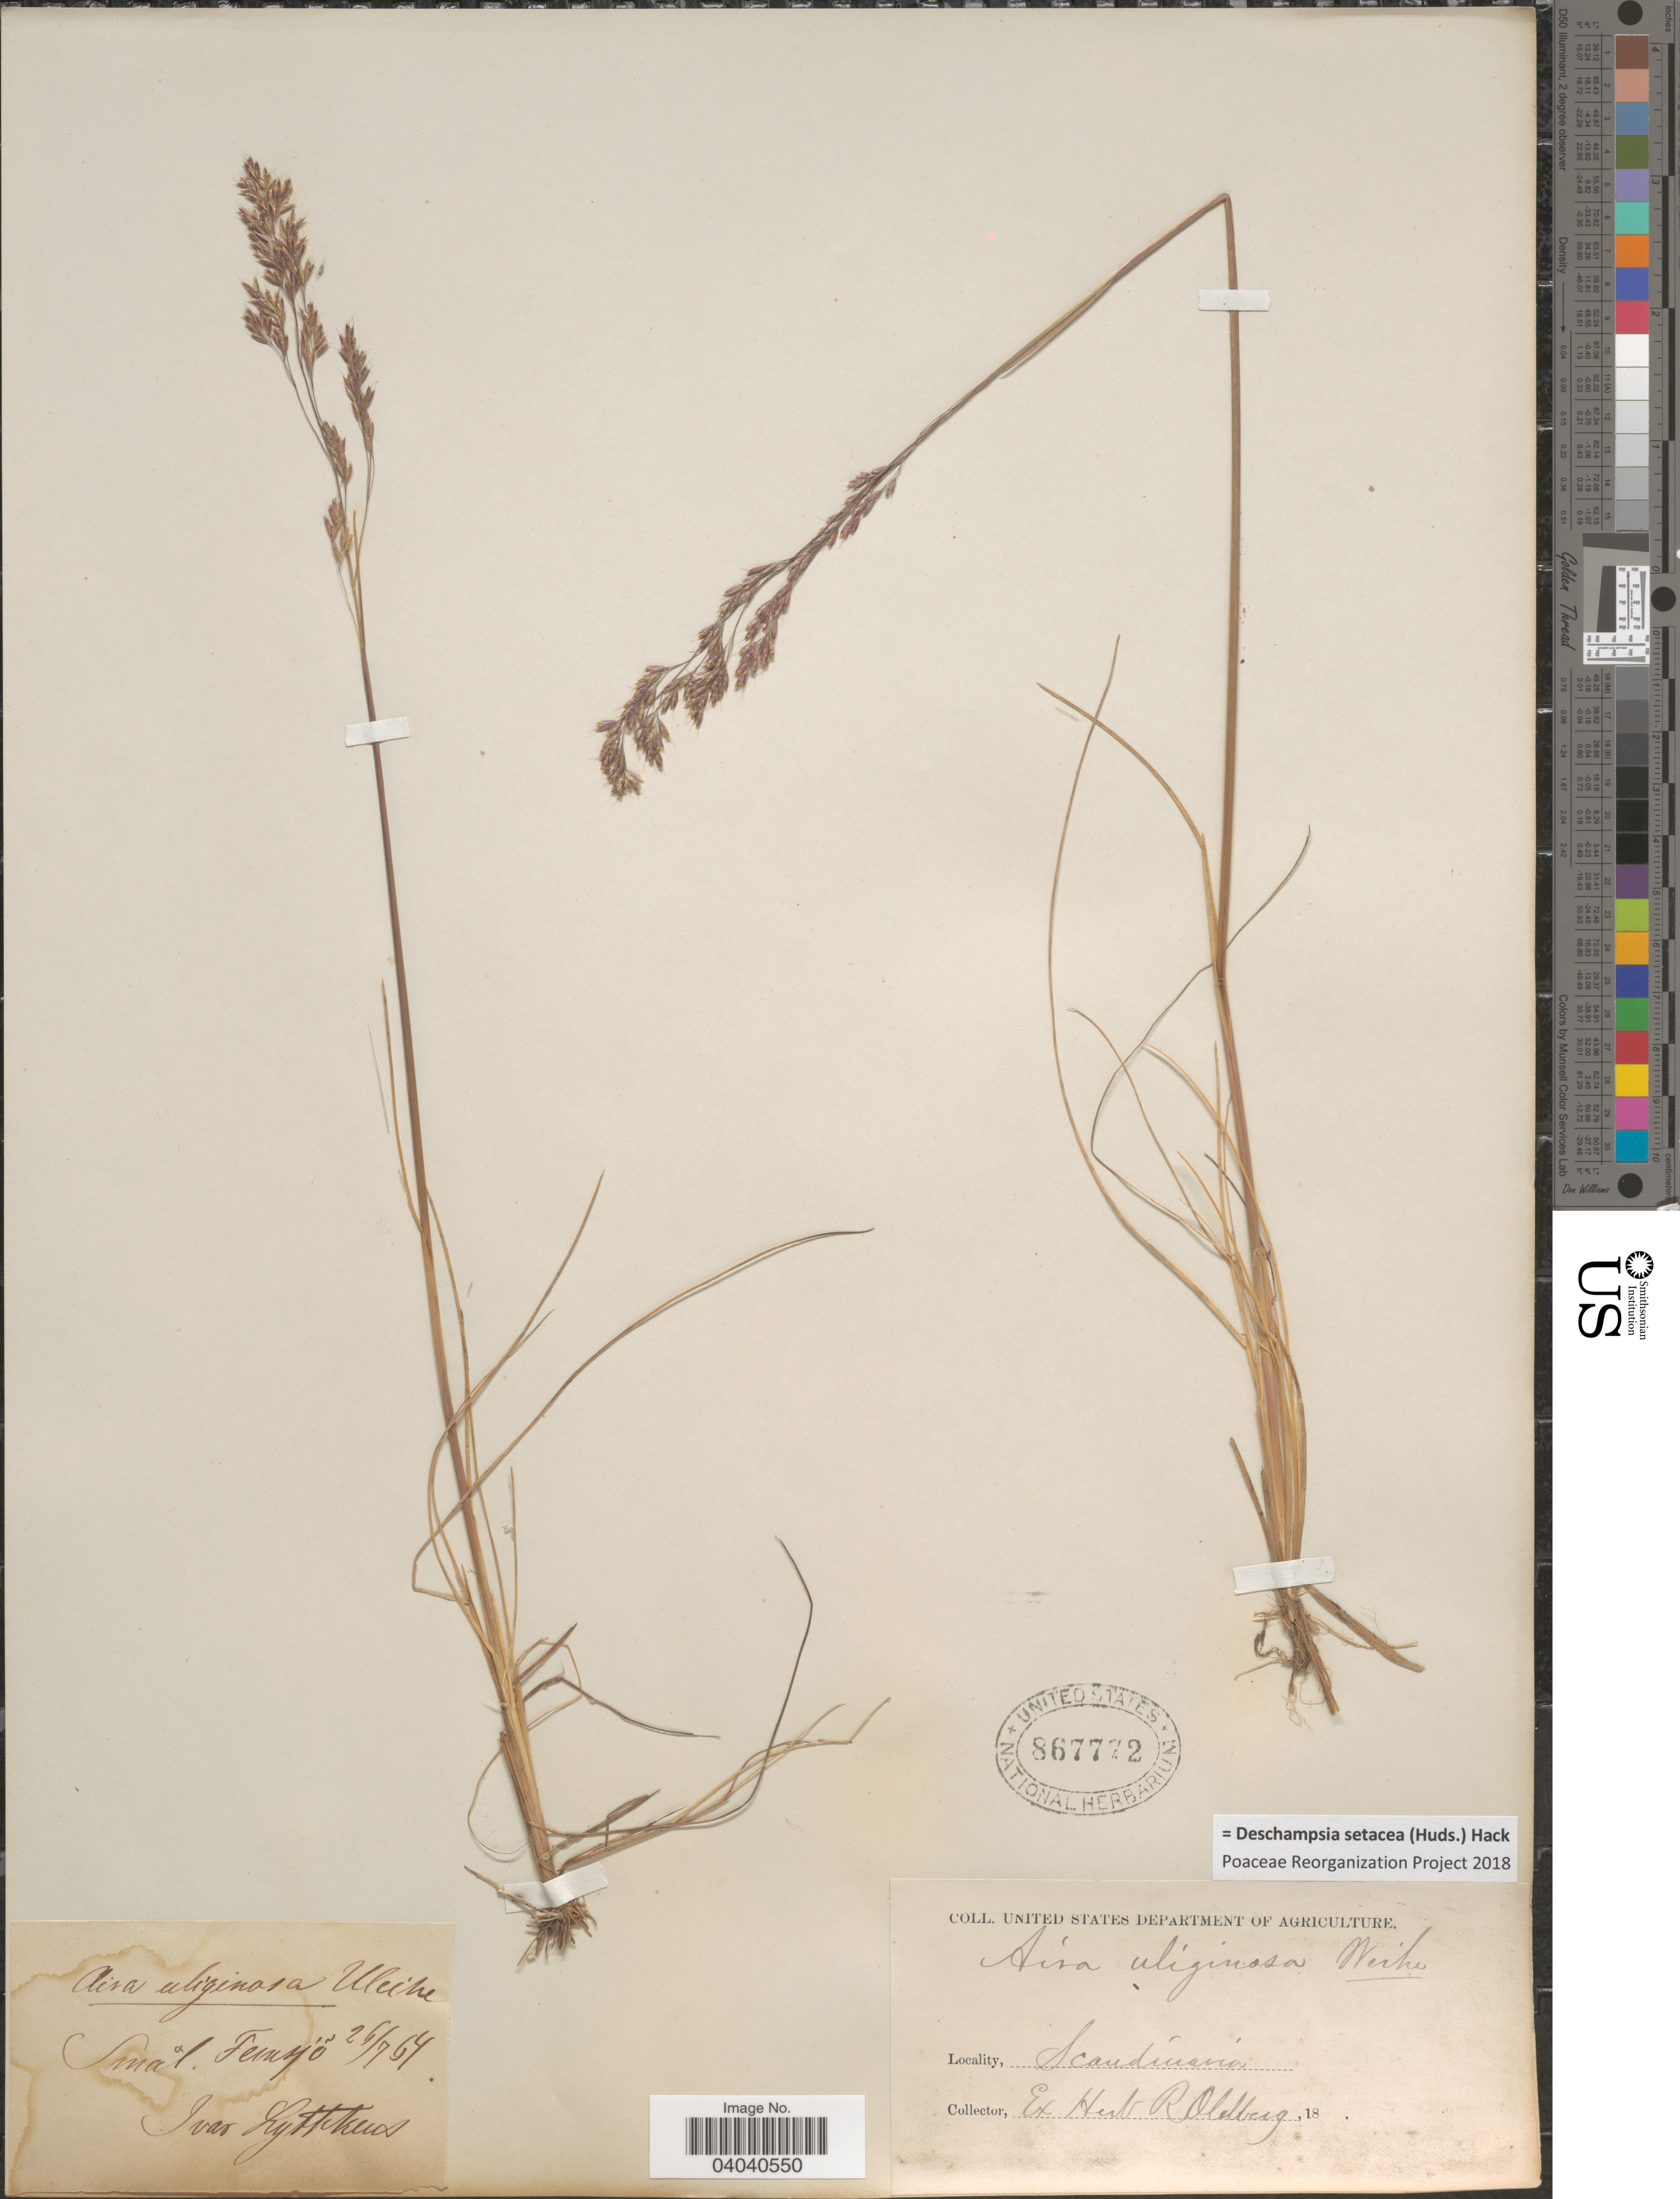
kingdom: Plantae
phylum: Tracheophyta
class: Liliopsida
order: Poales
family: Poaceae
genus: Deschampsia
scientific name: Deschampsia setacea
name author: (Huds.) Hack.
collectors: I. Lyttkens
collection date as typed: Transcribed d/m/y: 26/7/64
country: Sweden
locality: Smål. Femyõ. Scandinavia.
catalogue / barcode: US 867772